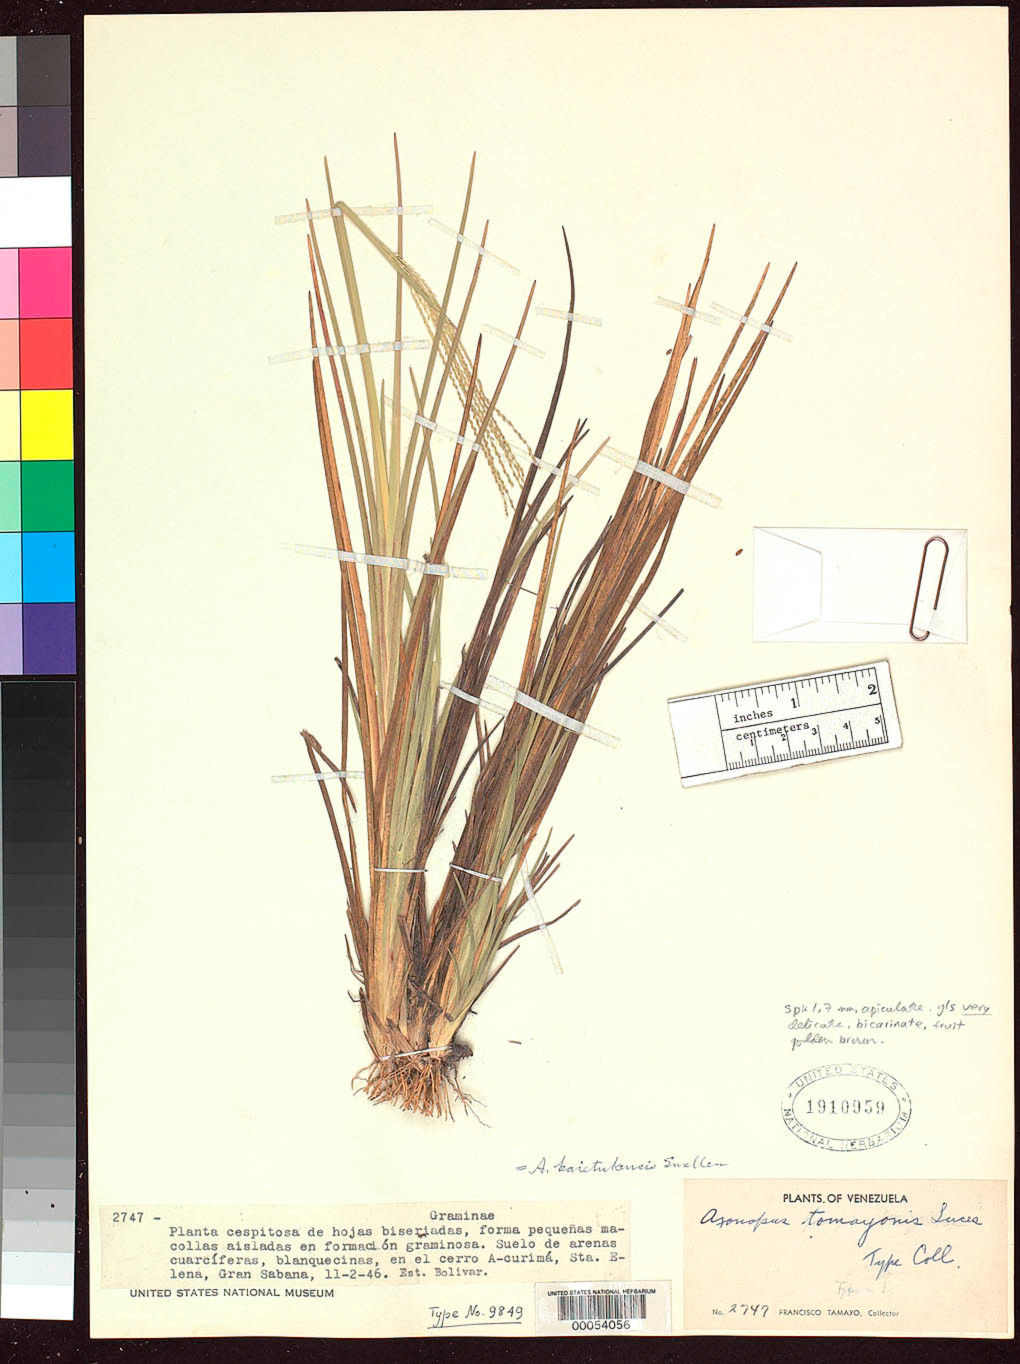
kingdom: Plantae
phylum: Tracheophyta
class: Liliopsida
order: Poales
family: Poaceae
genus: Axonopus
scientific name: Axonopus tamayonis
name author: Luces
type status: Isotype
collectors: F. Tamayo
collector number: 2747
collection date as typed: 11 Feb 1946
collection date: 1946-02-11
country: Venezuela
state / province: Bolivar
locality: Gran Sabana, Sta. Elena, Cerro Okurima.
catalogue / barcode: US 1910959